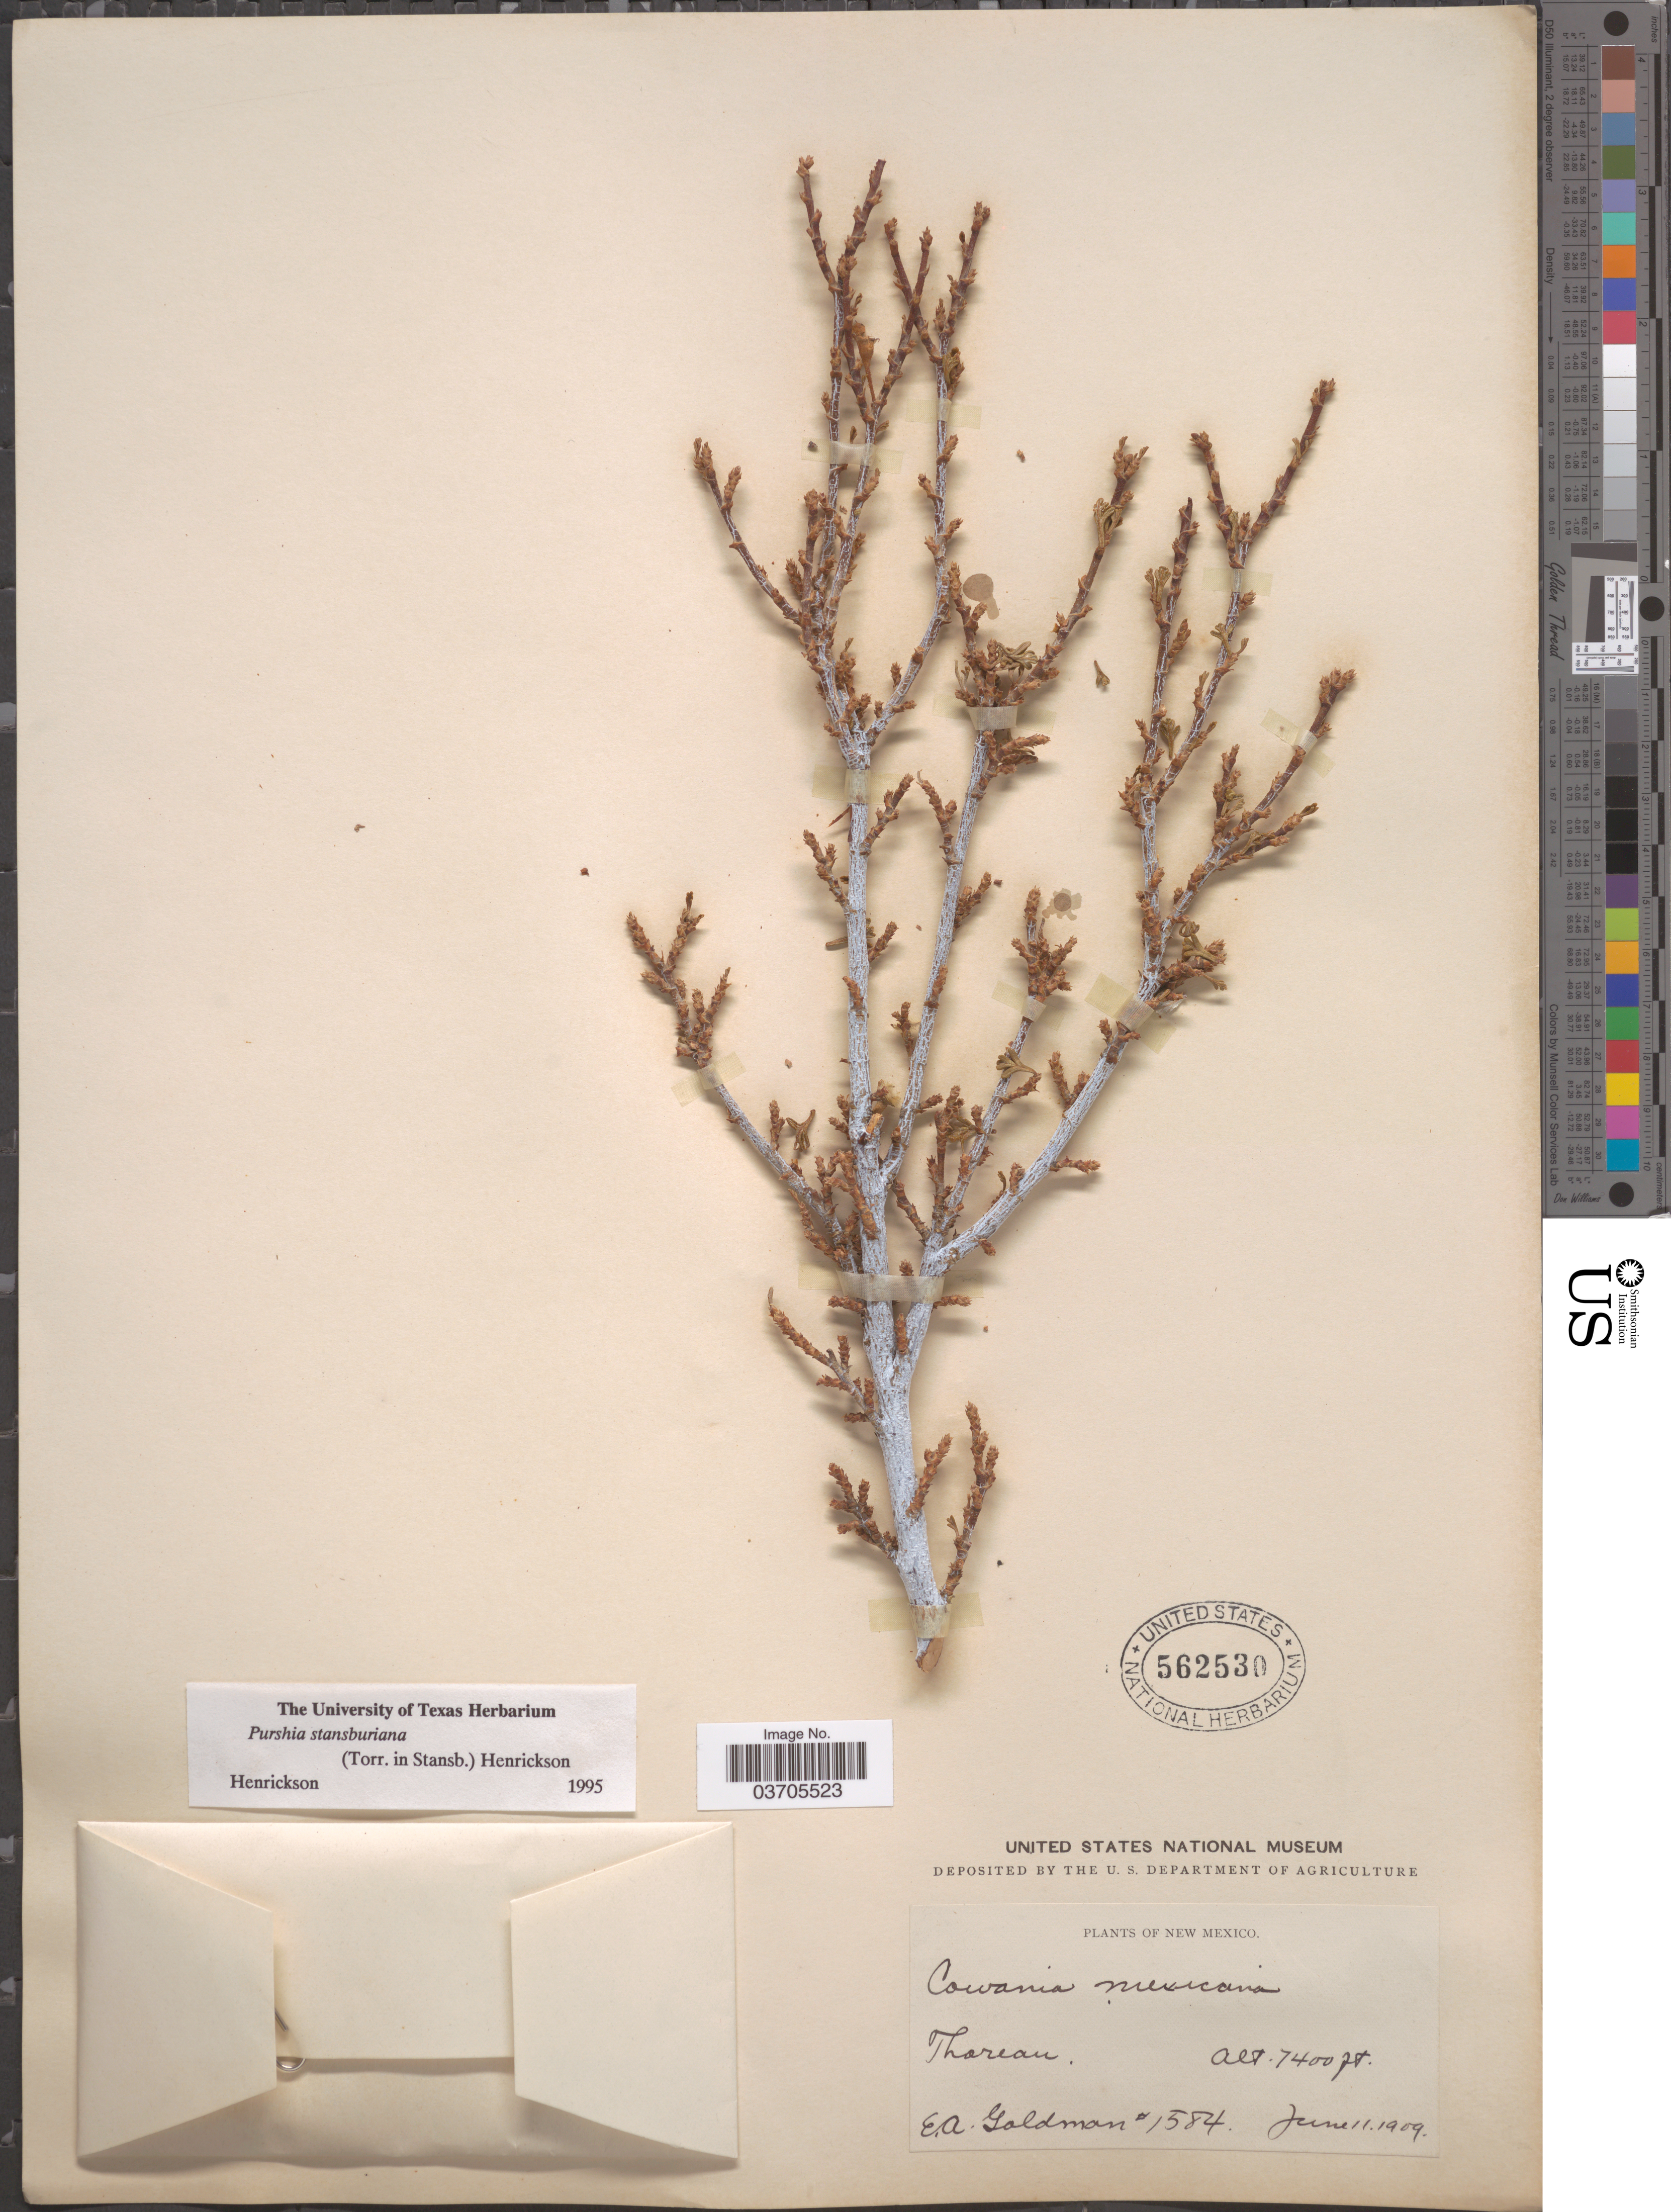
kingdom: Plantae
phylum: Tracheophyta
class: Magnoliopsida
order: Rosales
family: Rosaceae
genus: Purshia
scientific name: Purshia stansburyana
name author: (Torr.) Henrickson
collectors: E. A. Goldman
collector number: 1584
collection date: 1909-06-11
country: United States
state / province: New Mexico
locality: Thoreau.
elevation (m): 2256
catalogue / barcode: US 562530